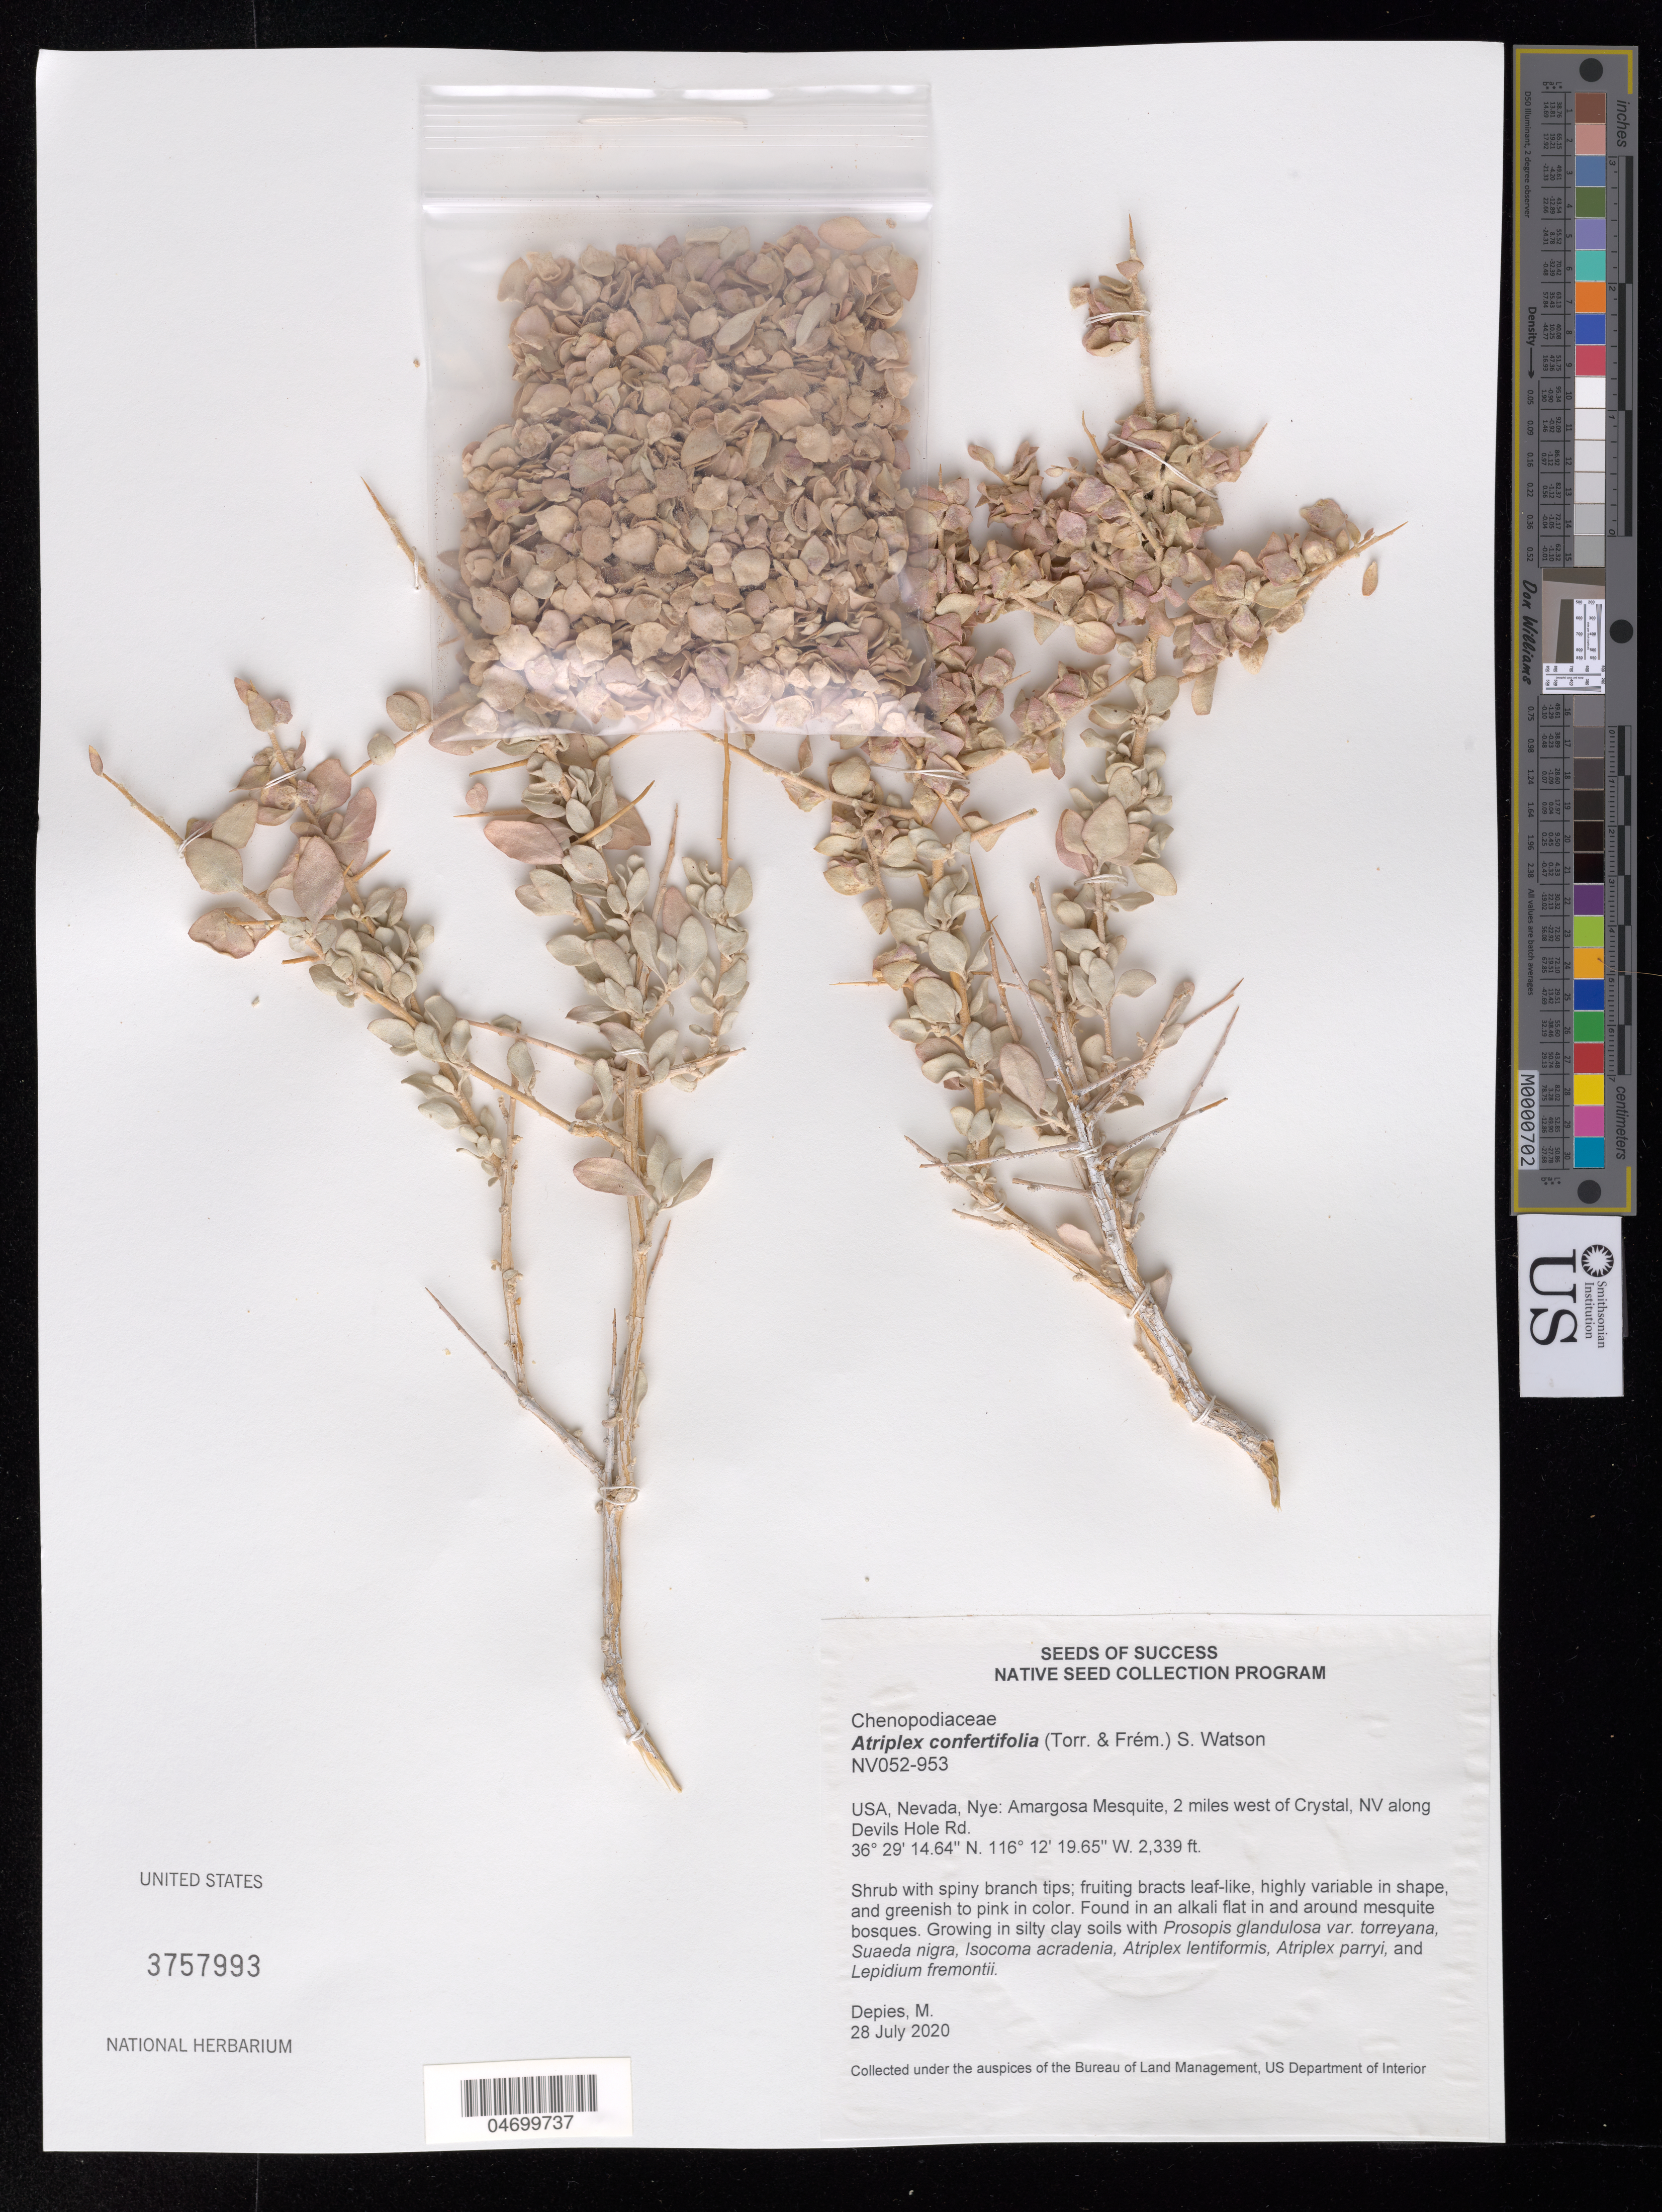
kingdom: Plantae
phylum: Tracheophyta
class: Magnoliopsida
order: Caryophyllales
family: Amaranthaceae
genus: Atriplex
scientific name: Atriplex confertifolia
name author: (Torr. & Frém.) S. Watson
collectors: M. Depies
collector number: NV052-953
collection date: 2020-07-28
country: United States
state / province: Nevada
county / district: Nye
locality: Amargosa Mesquite, 2 mi. W of Crystal, along Devils Hole Rd.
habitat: Silty clay soils. Mesquite bosques. With Suaeda nigra, Atriplex parryi, Lepidium fremontii, etc.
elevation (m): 713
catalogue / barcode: US 3757993